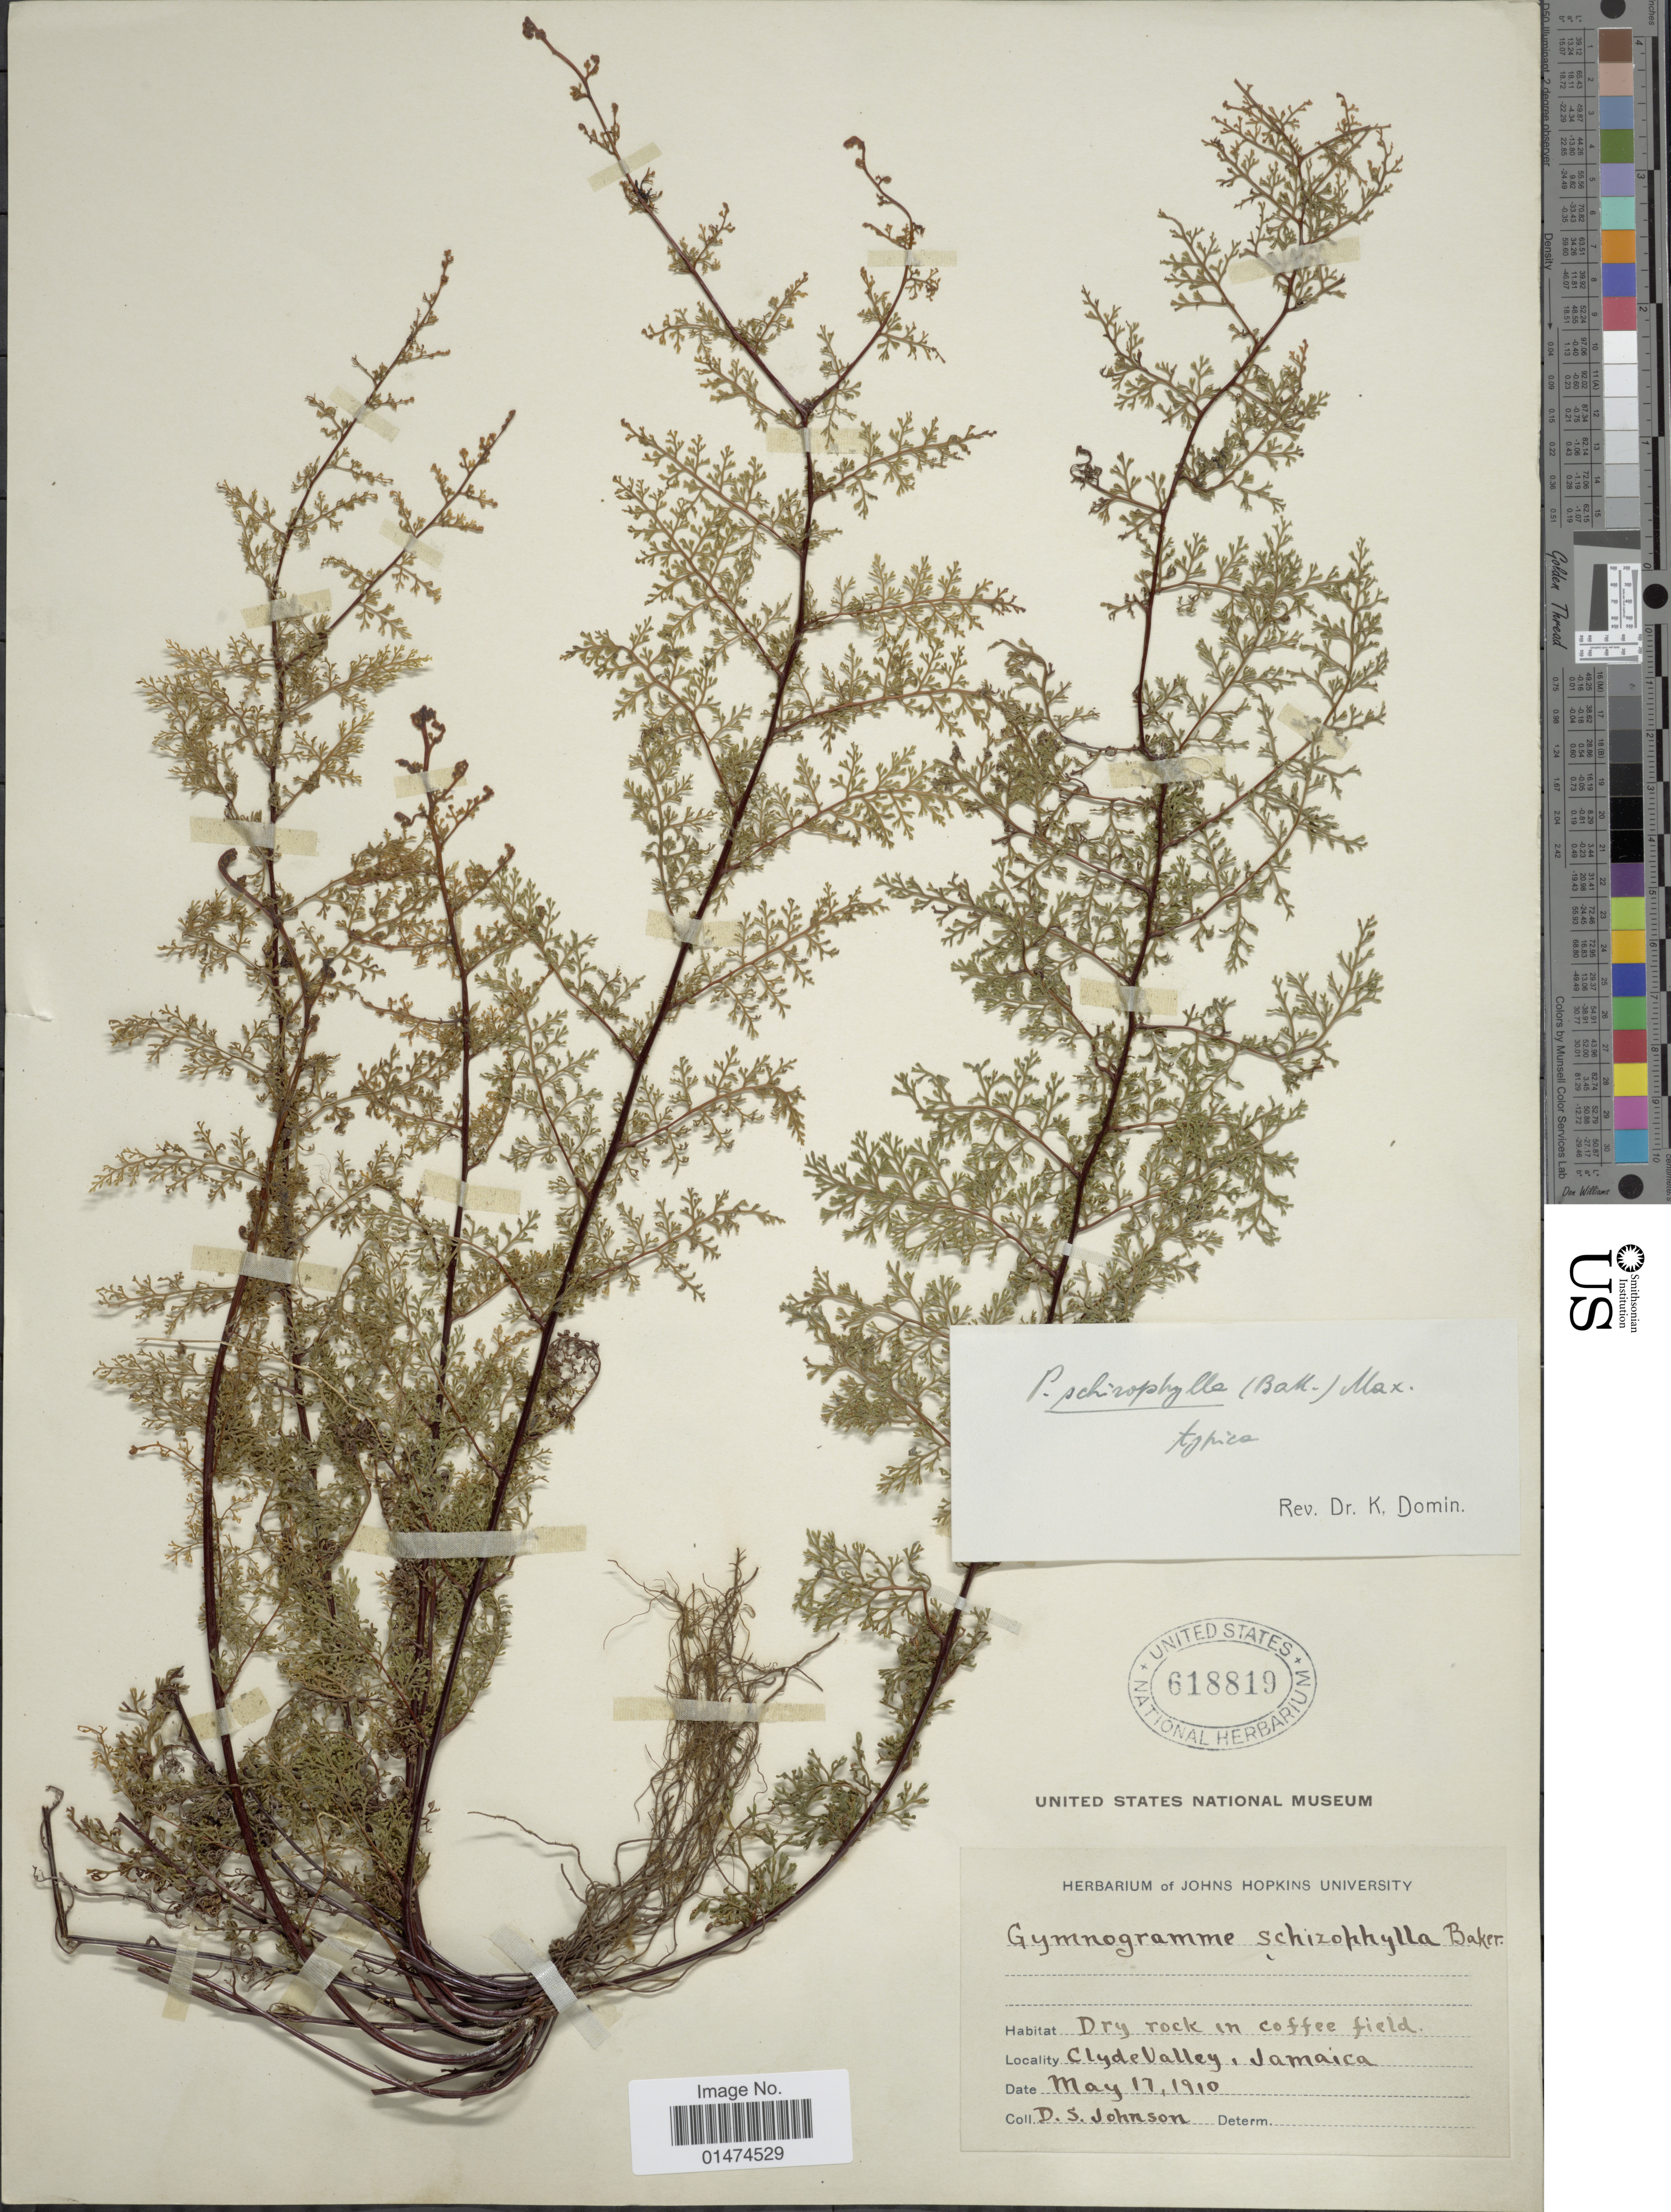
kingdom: Plantae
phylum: Tracheophyta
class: Polypodiopsida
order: Polypodiales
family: Pteridaceae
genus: Pityrogramma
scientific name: Pityrogramma schizophylla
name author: (Baker) Maxon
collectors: D. S. Johnson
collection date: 1910-05-17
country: Jamaica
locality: Clydevalley.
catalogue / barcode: US 618819